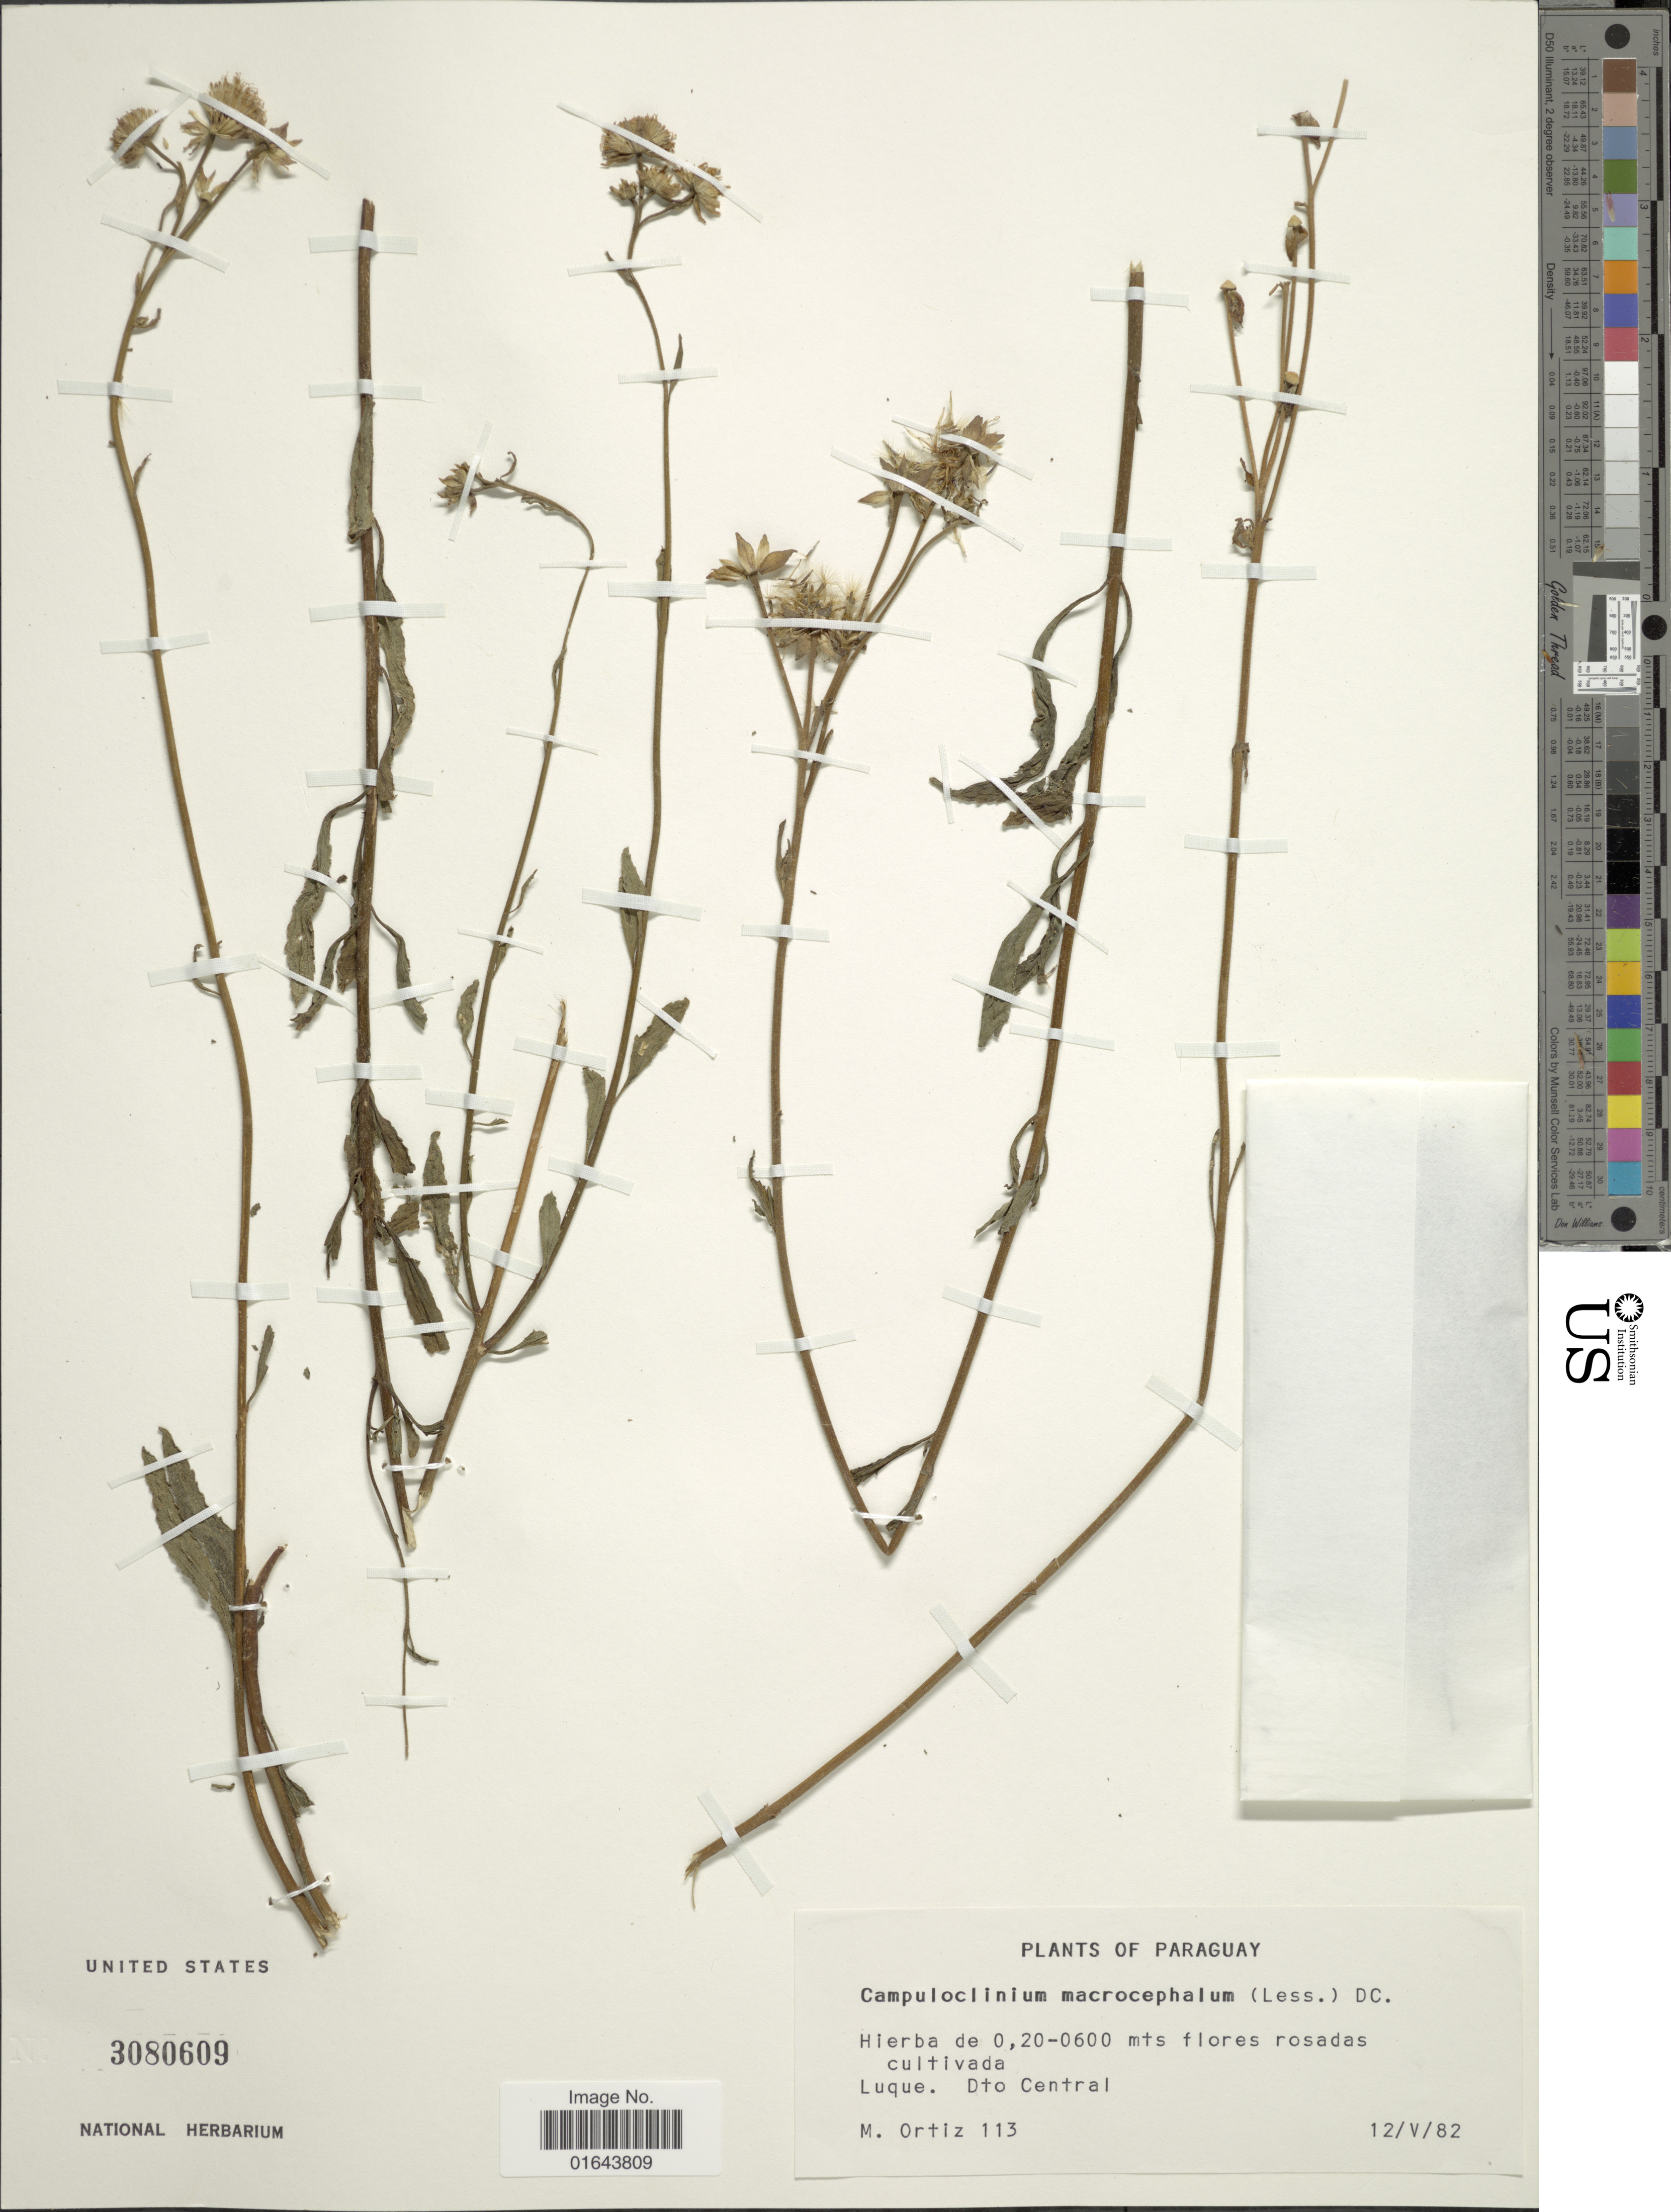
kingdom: Plantae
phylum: Tracheophyta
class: Magnoliopsida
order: Asterales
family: Asteraceae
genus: Campuloclinium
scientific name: Campuloclinium macrocephalum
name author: (Less.) DC.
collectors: M. Ortíz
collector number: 113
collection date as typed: Transcribed d/m/y: 12/5/82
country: Paraguay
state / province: Central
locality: Luque. Dto Central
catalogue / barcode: US 3080609